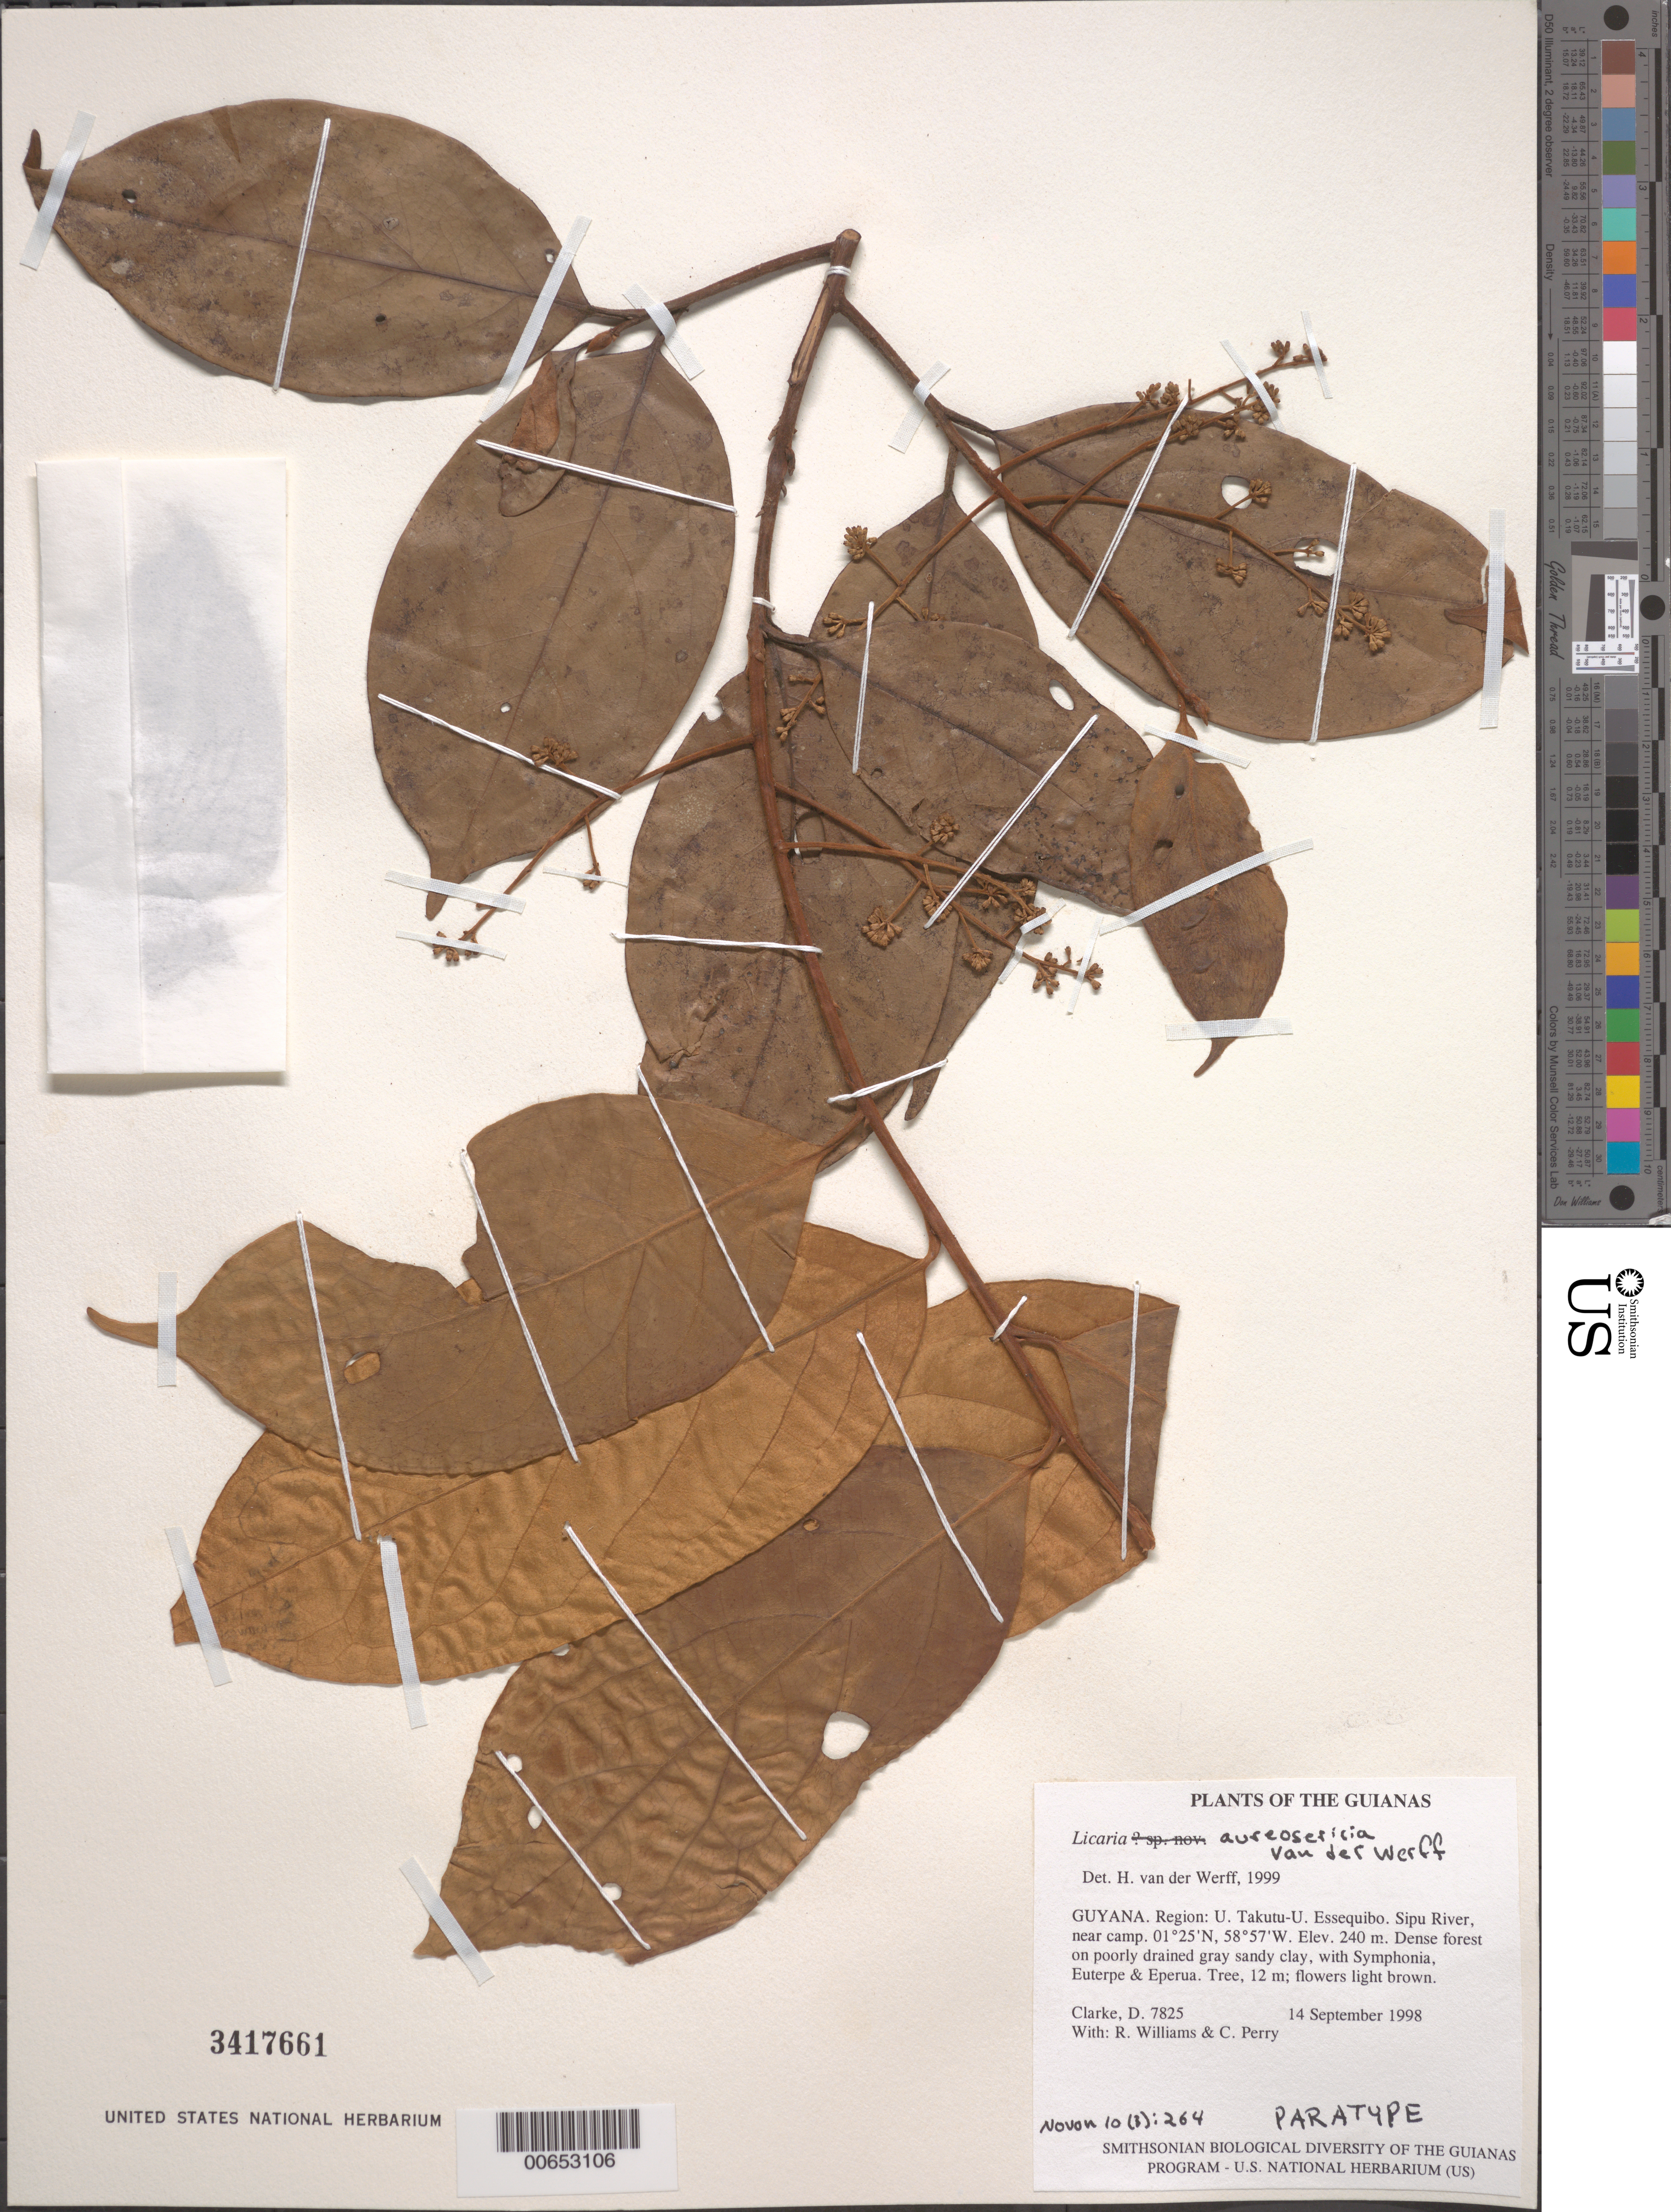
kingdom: Plantae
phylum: Tracheophyta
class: Magnoliopsida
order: Laurales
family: Lauraceae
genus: Licaria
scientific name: Licaria aureosericea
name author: van der Werff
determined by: van der Werff, H., (MO), Missouri Botanical Garden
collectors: H. D. Clarke, R. Williams & C. Perry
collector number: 7825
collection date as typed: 14 September 1998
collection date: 1998-09-14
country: Guyana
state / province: U. Takutu-U. Essequibo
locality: Sipu River, near camp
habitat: Dense forest on poorly drained gray sandy clay, with Symphonia, Euterpe & Eperua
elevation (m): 240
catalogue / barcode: US 3417661